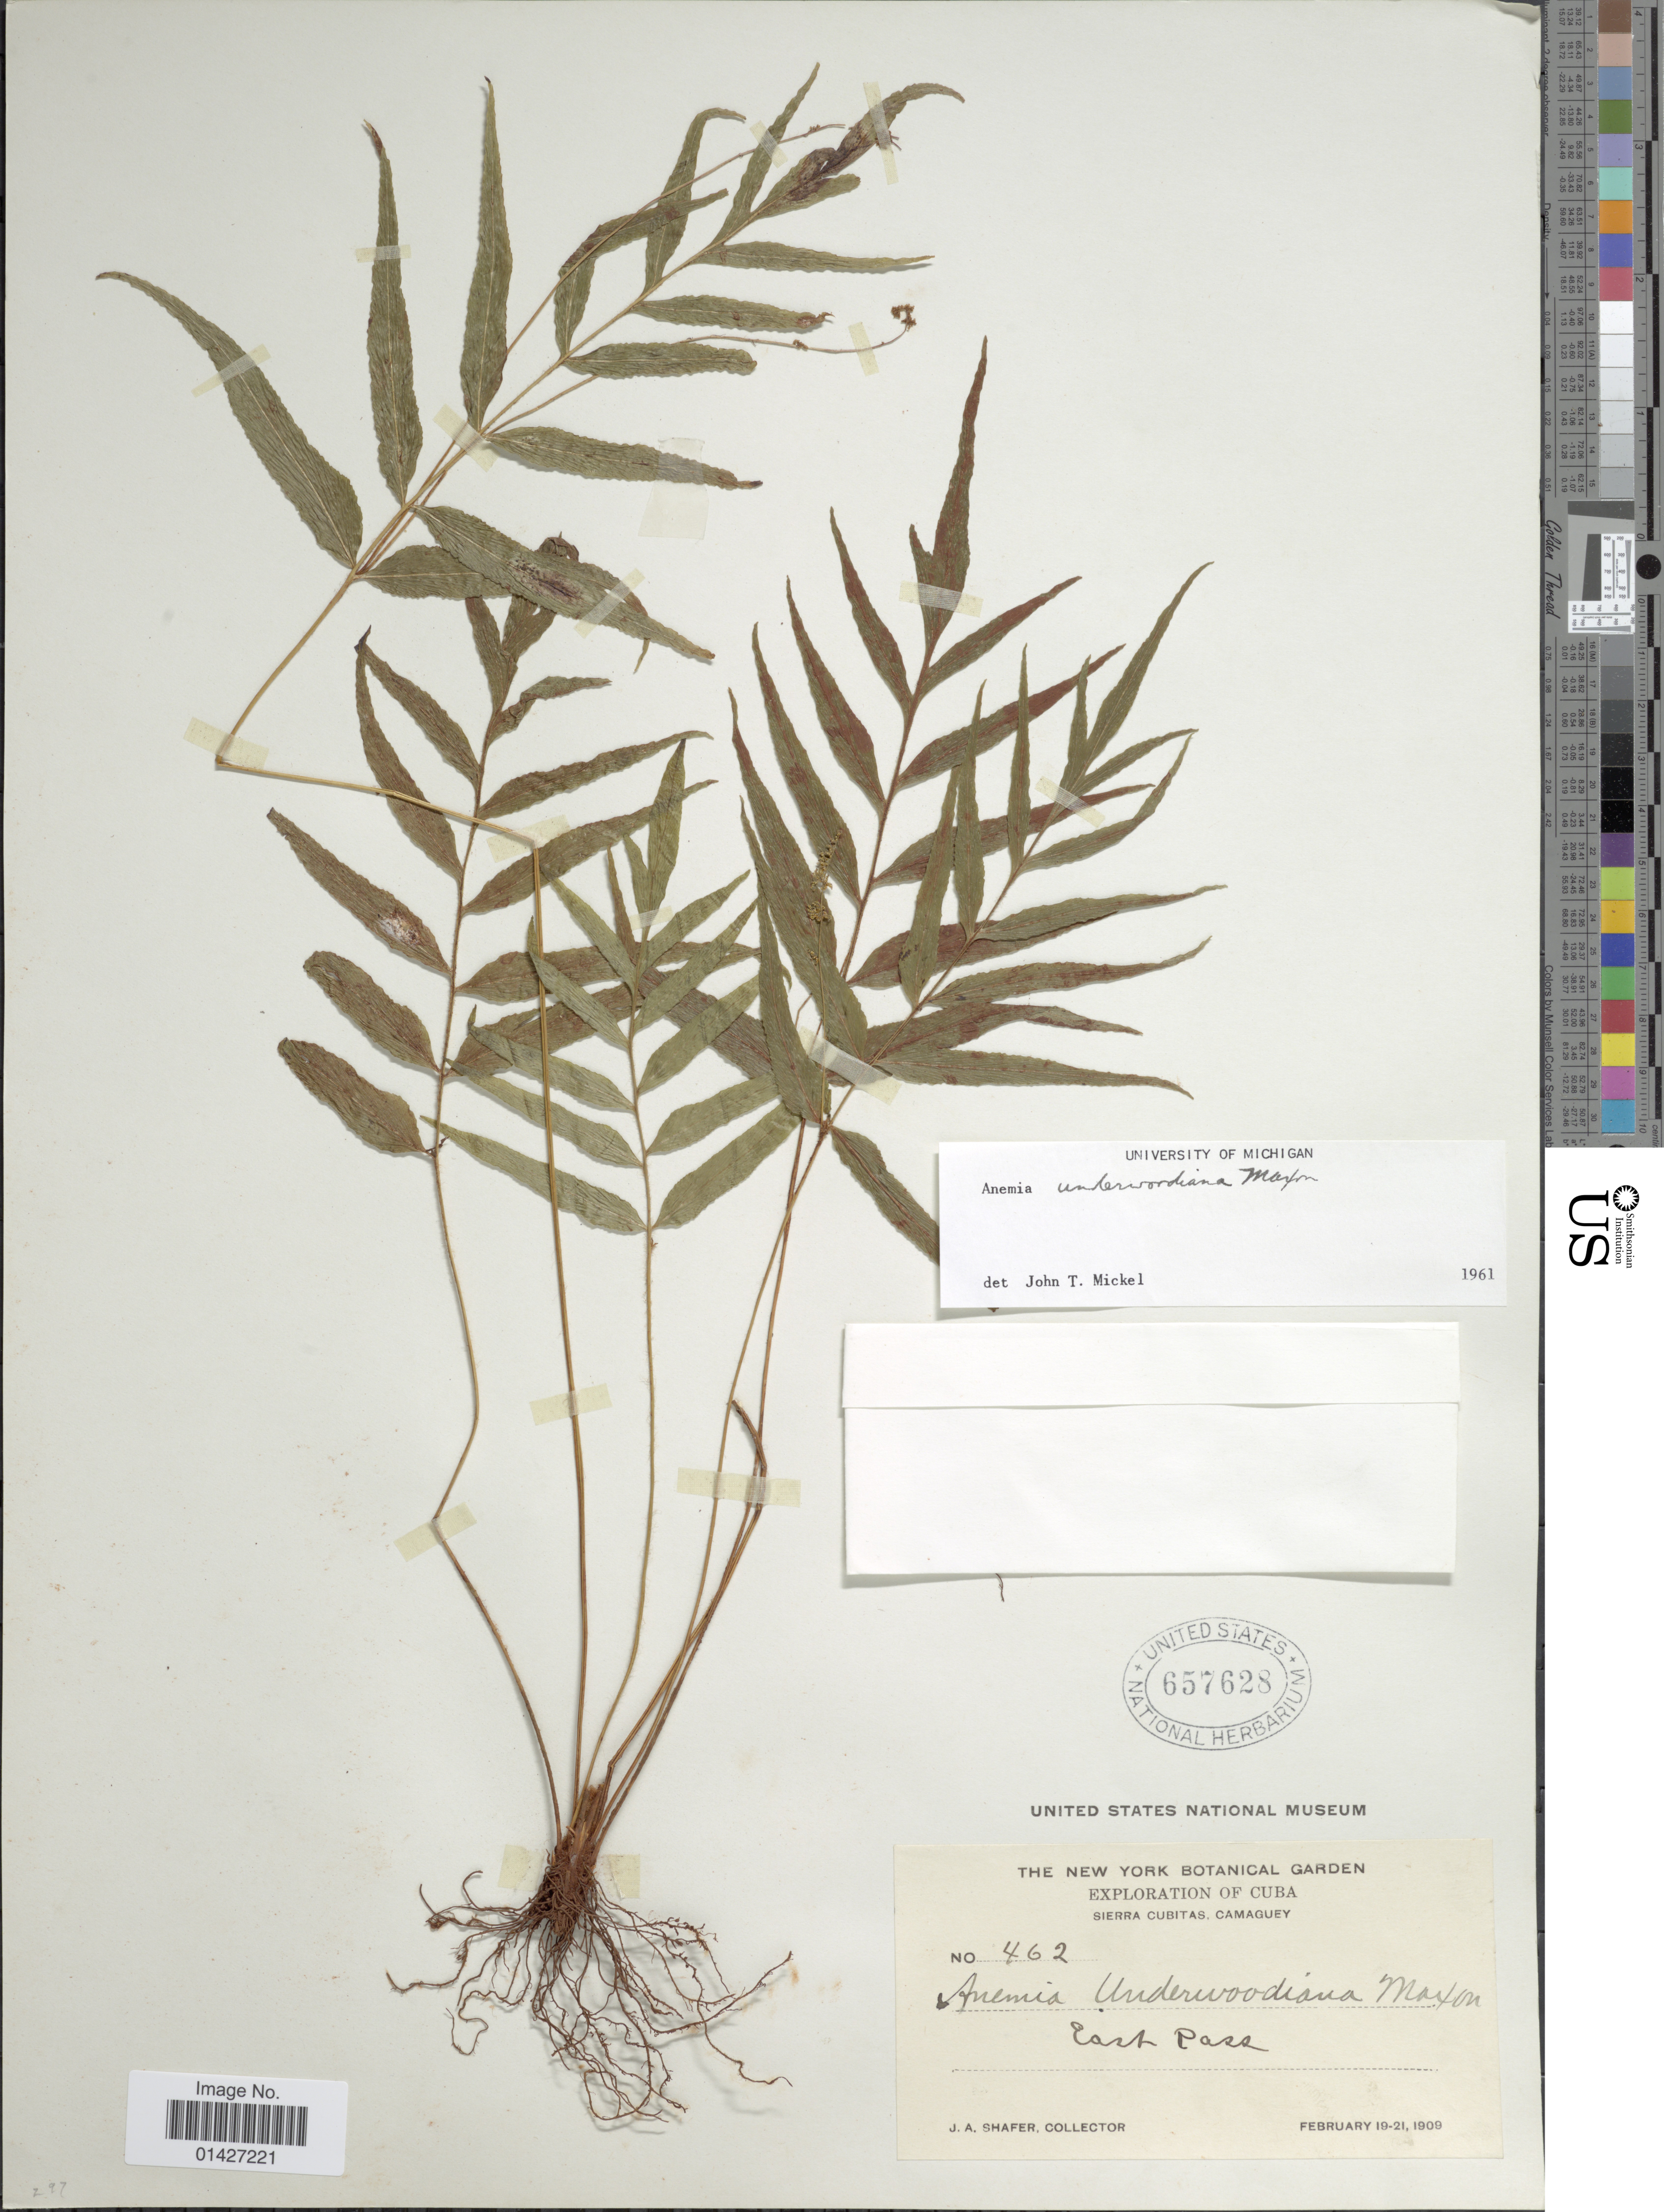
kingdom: Plantae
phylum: Tracheophyta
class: Polypodiopsida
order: Schizaeales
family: Anemiaceae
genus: Anemia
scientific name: Anemia underwoodiana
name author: Maxon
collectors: J. A. Shafer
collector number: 462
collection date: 1909-02-19/1909-02-21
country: Cuba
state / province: Camagüey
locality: Sierra Cubitas, Camaguey. East Pass.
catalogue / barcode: US 657628